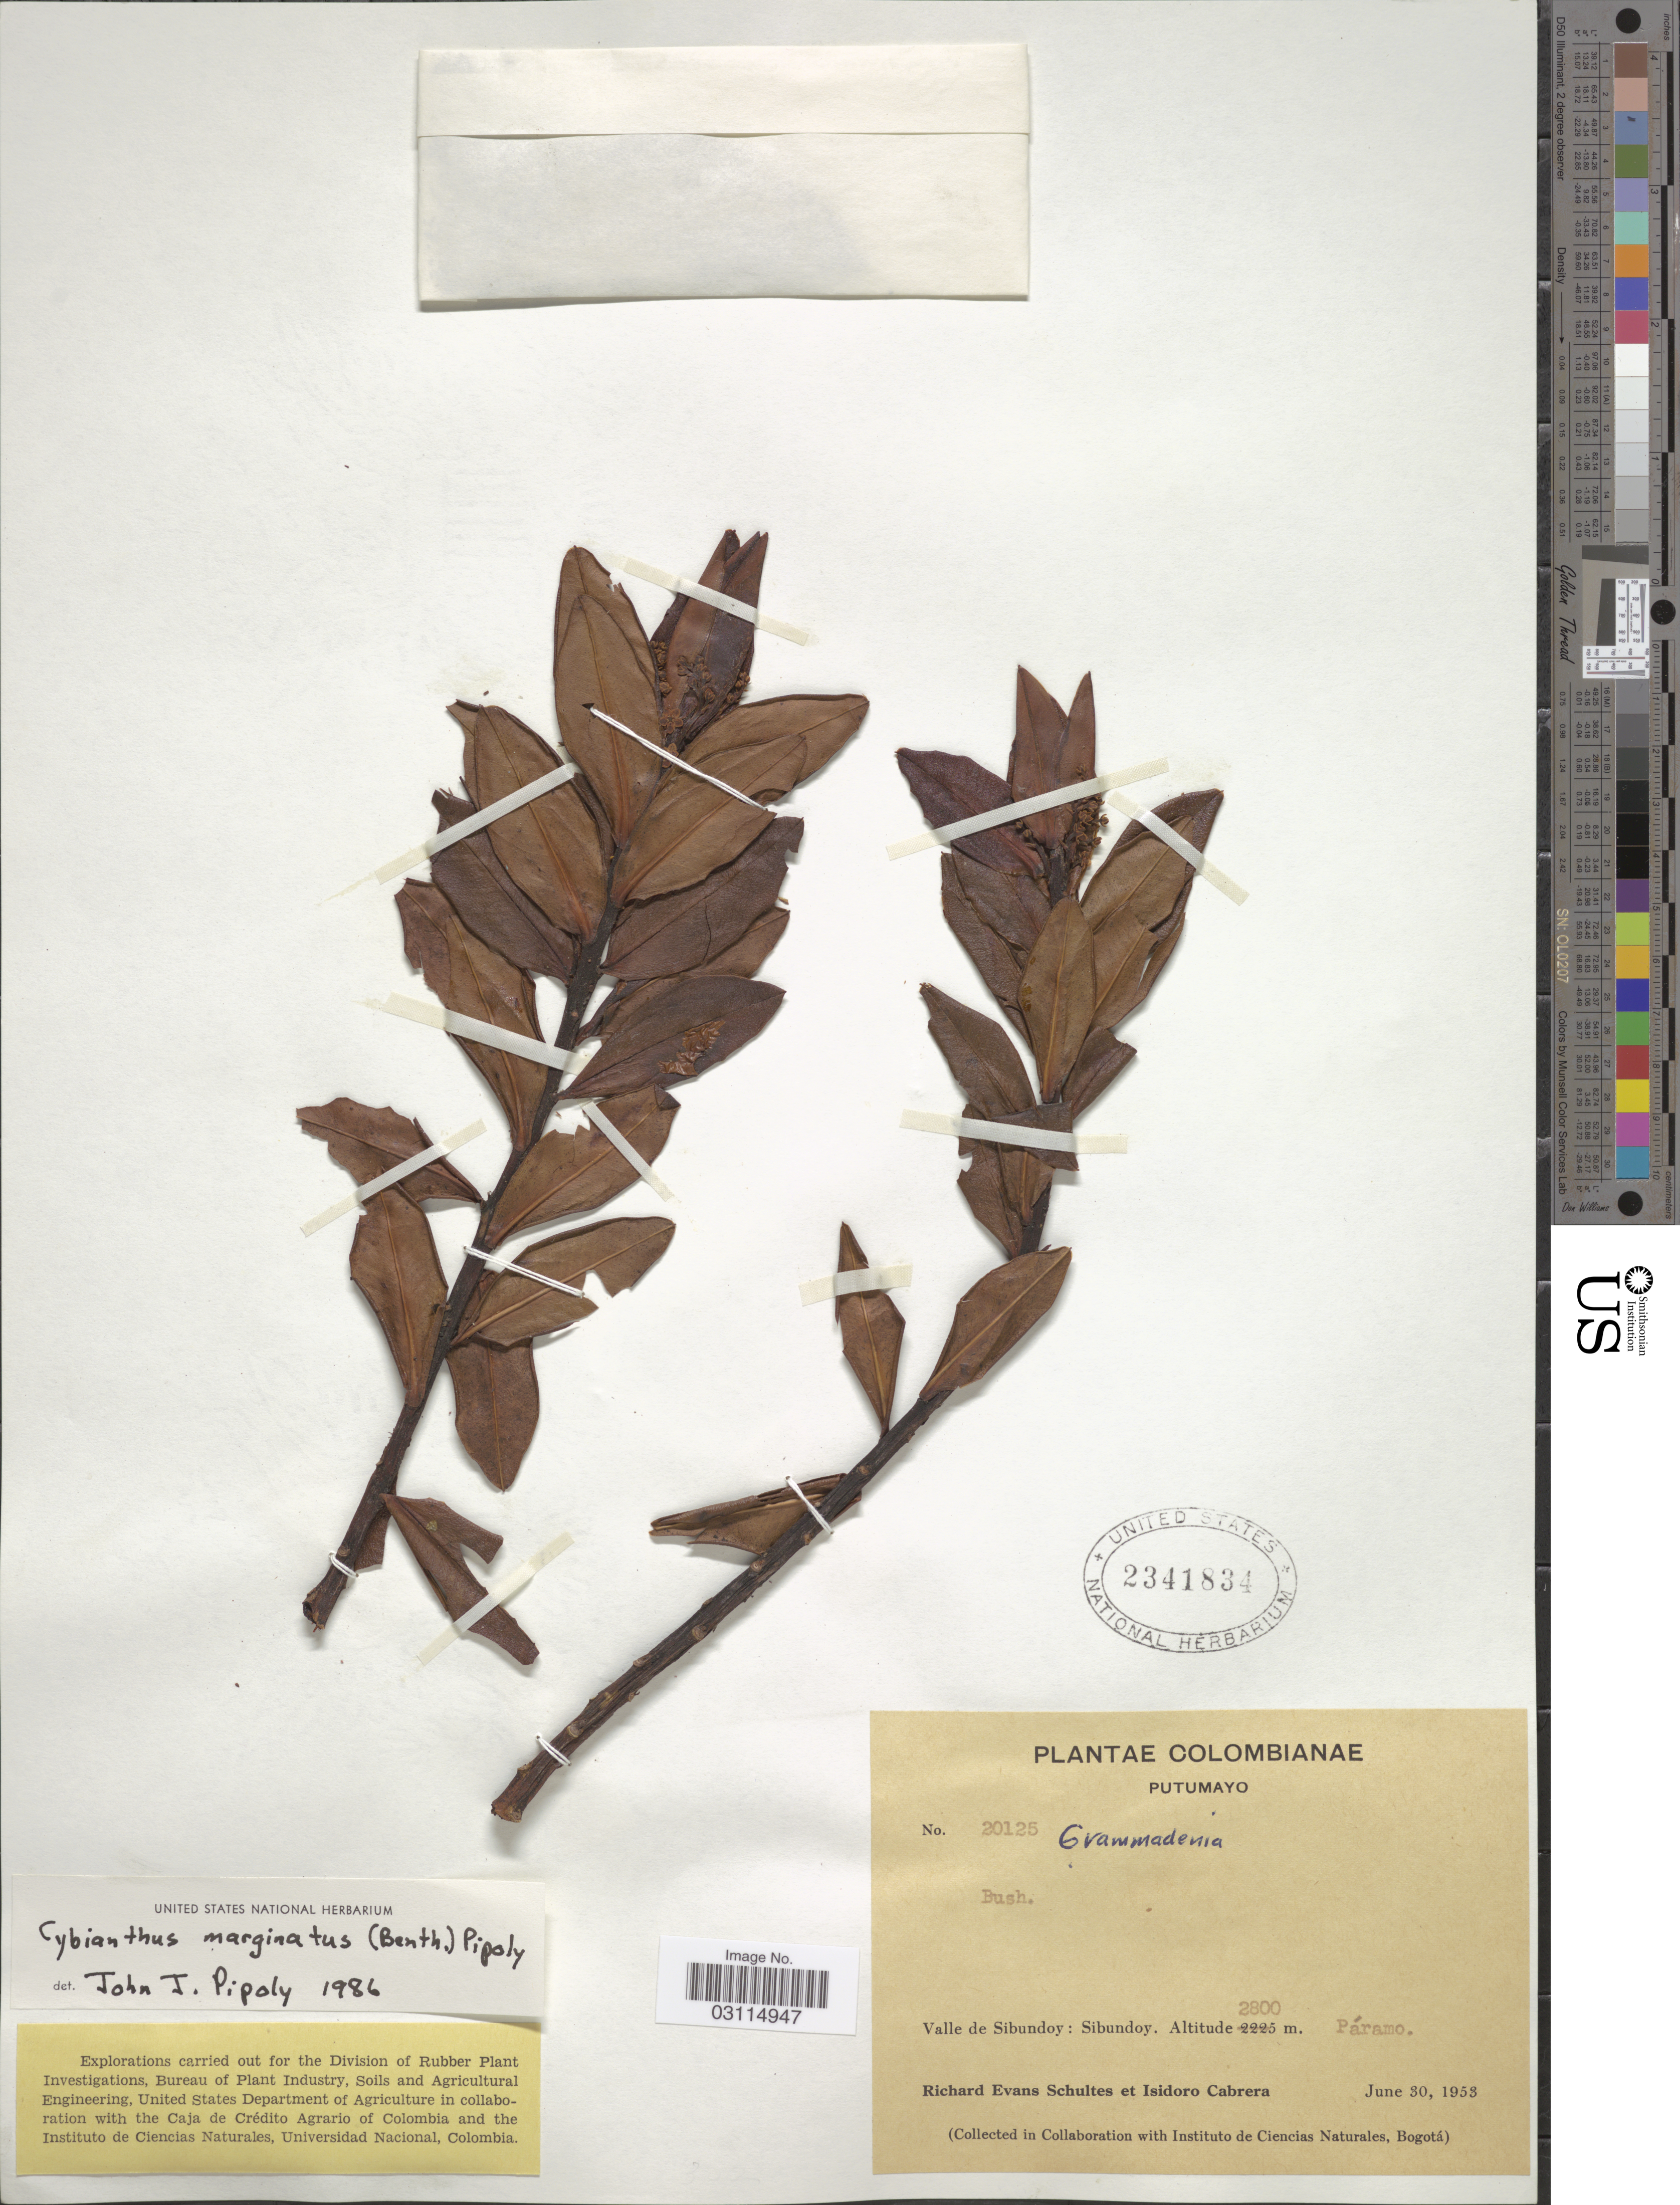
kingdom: Plantae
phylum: Tracheophyta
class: Magnoliopsida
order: Ericales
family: Primulaceae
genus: Cybianthus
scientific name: Cybianthus marginatus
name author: (Benth.) Pipoly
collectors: R. E. Schultes & I. Cabrera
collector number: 20125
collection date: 1953-06-30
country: Colombia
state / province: Putumayo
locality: Valle de Sibundoy: Sibundoy.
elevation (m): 2800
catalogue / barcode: US 2341834